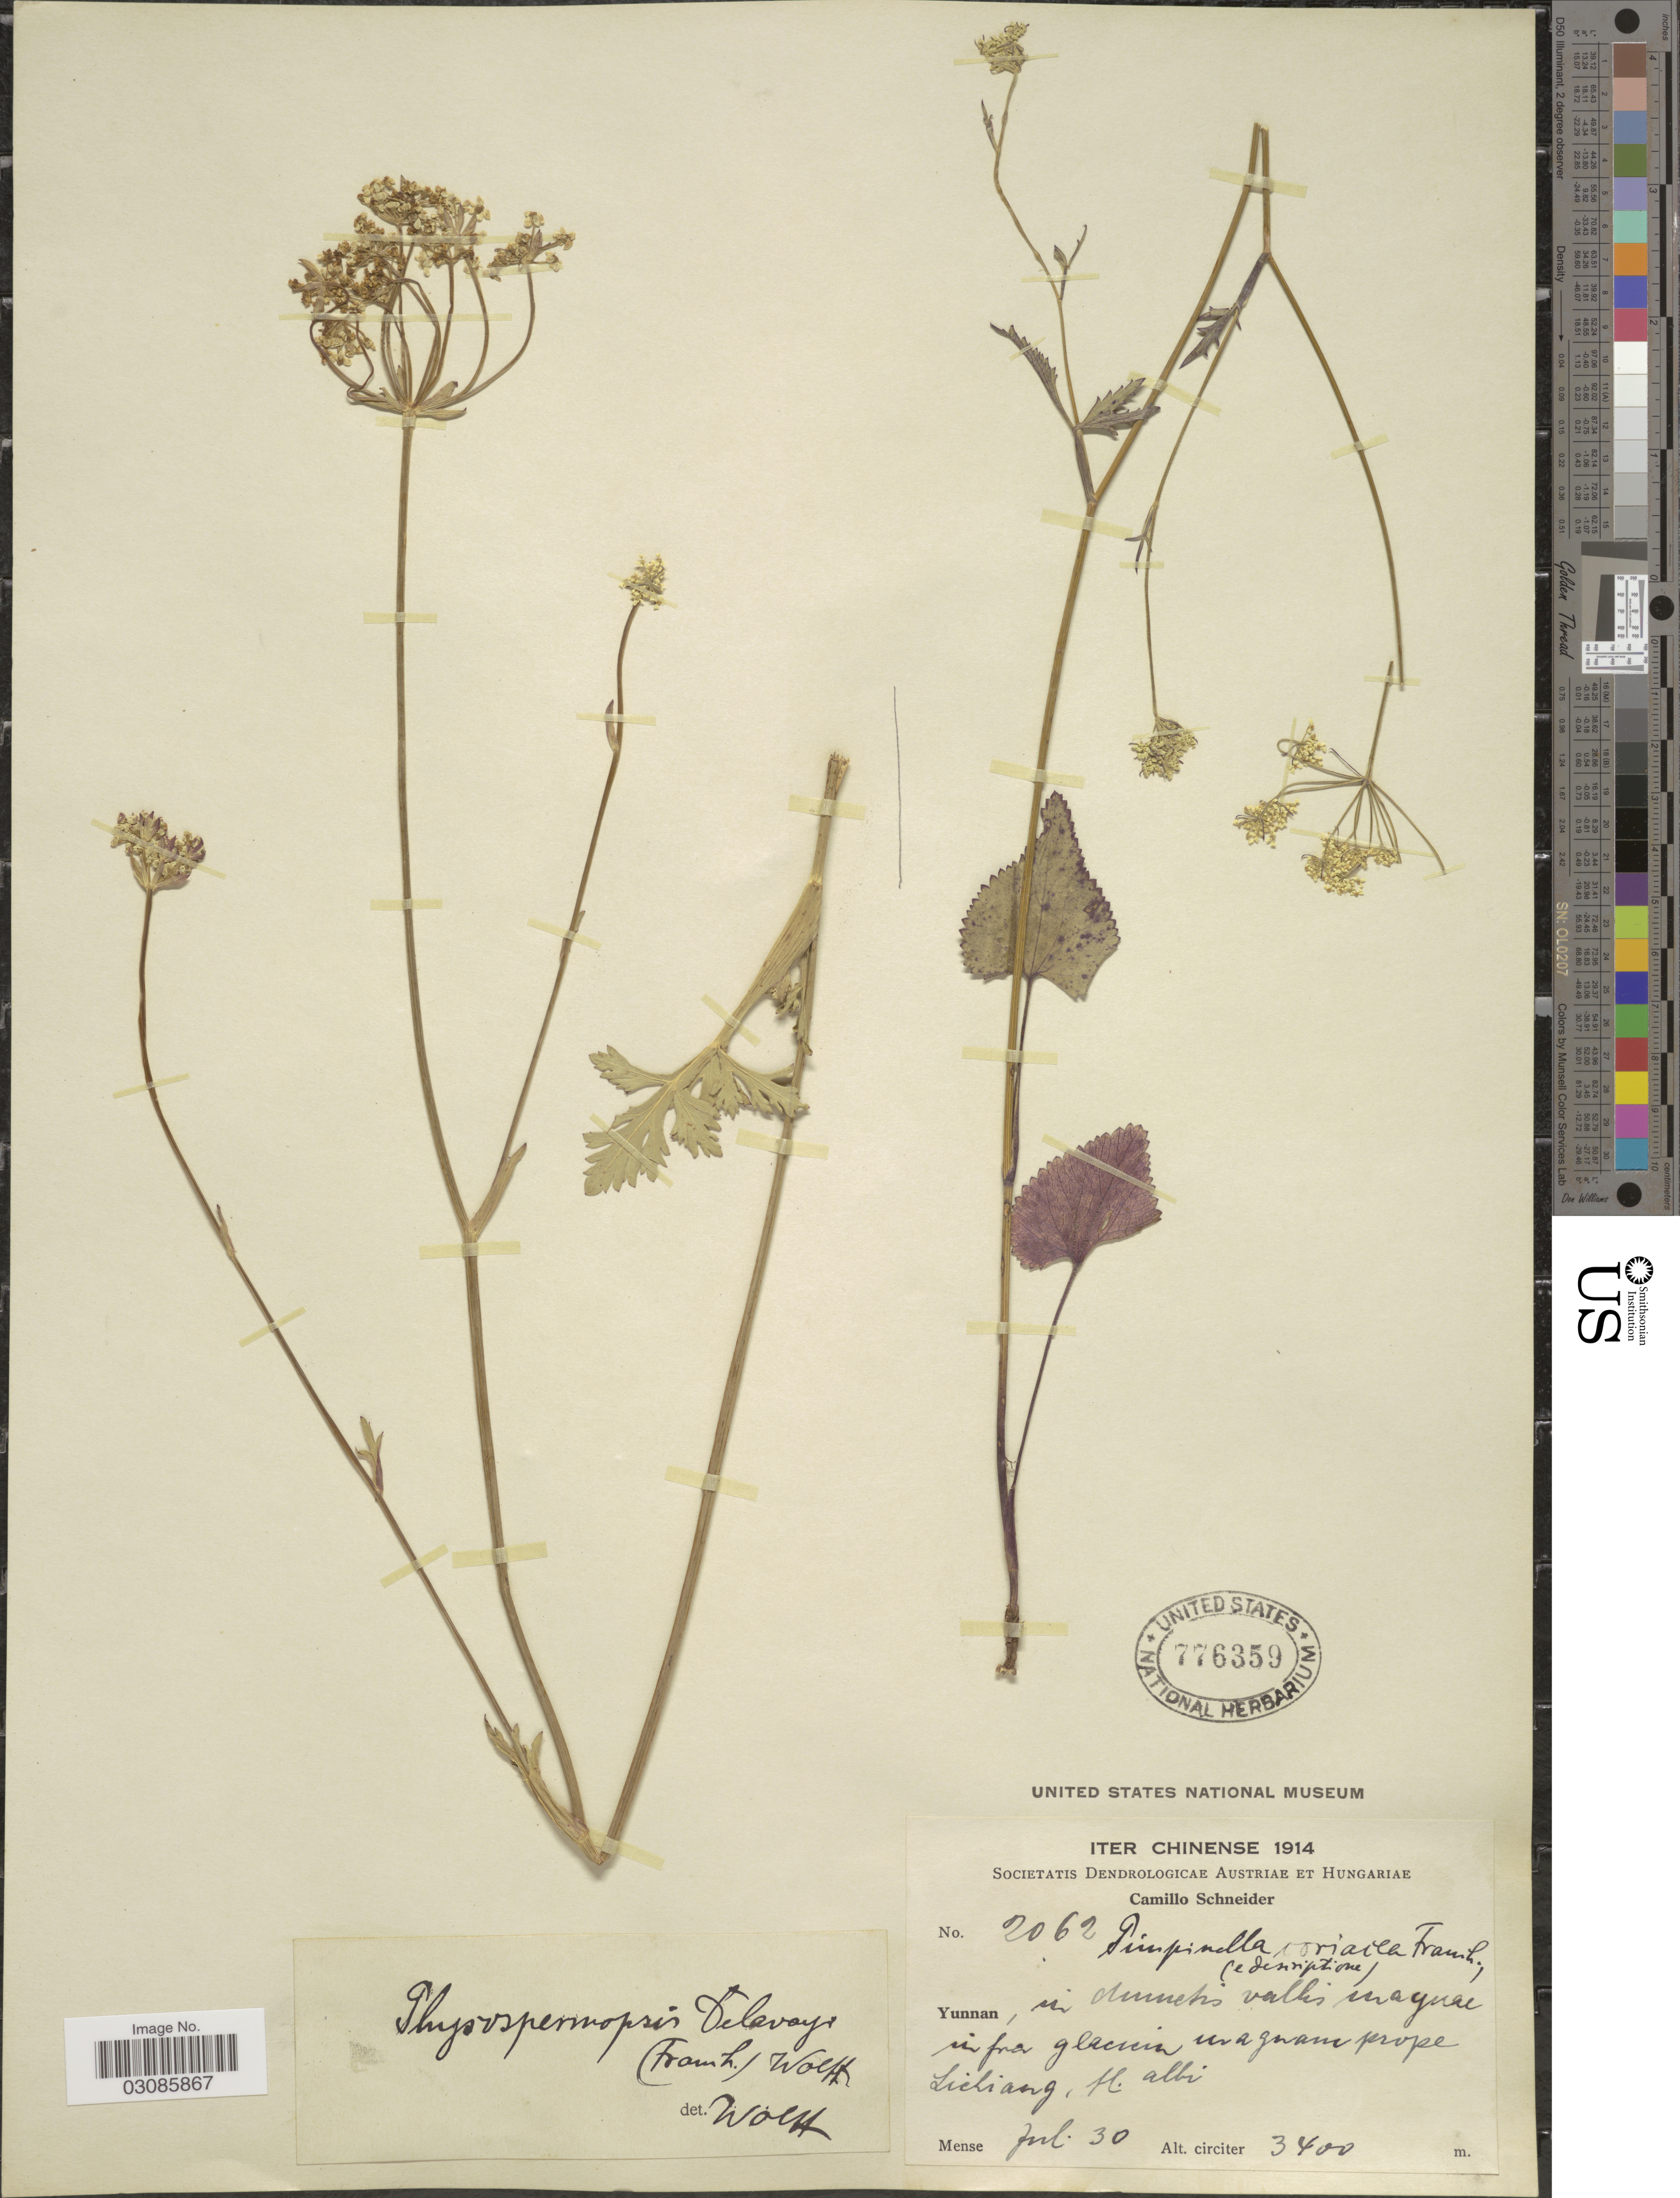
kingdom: Plantae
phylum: Tracheophyta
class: Magnoliopsida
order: Apiales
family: Apiaceae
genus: Pimpinella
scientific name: Pimpinella coriacea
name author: (Franch.) H. Boissieu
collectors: C. K. Schneider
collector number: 2062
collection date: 1914-07-30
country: China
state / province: Yunnan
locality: Prope Lichiang.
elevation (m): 3400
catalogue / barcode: US 776359